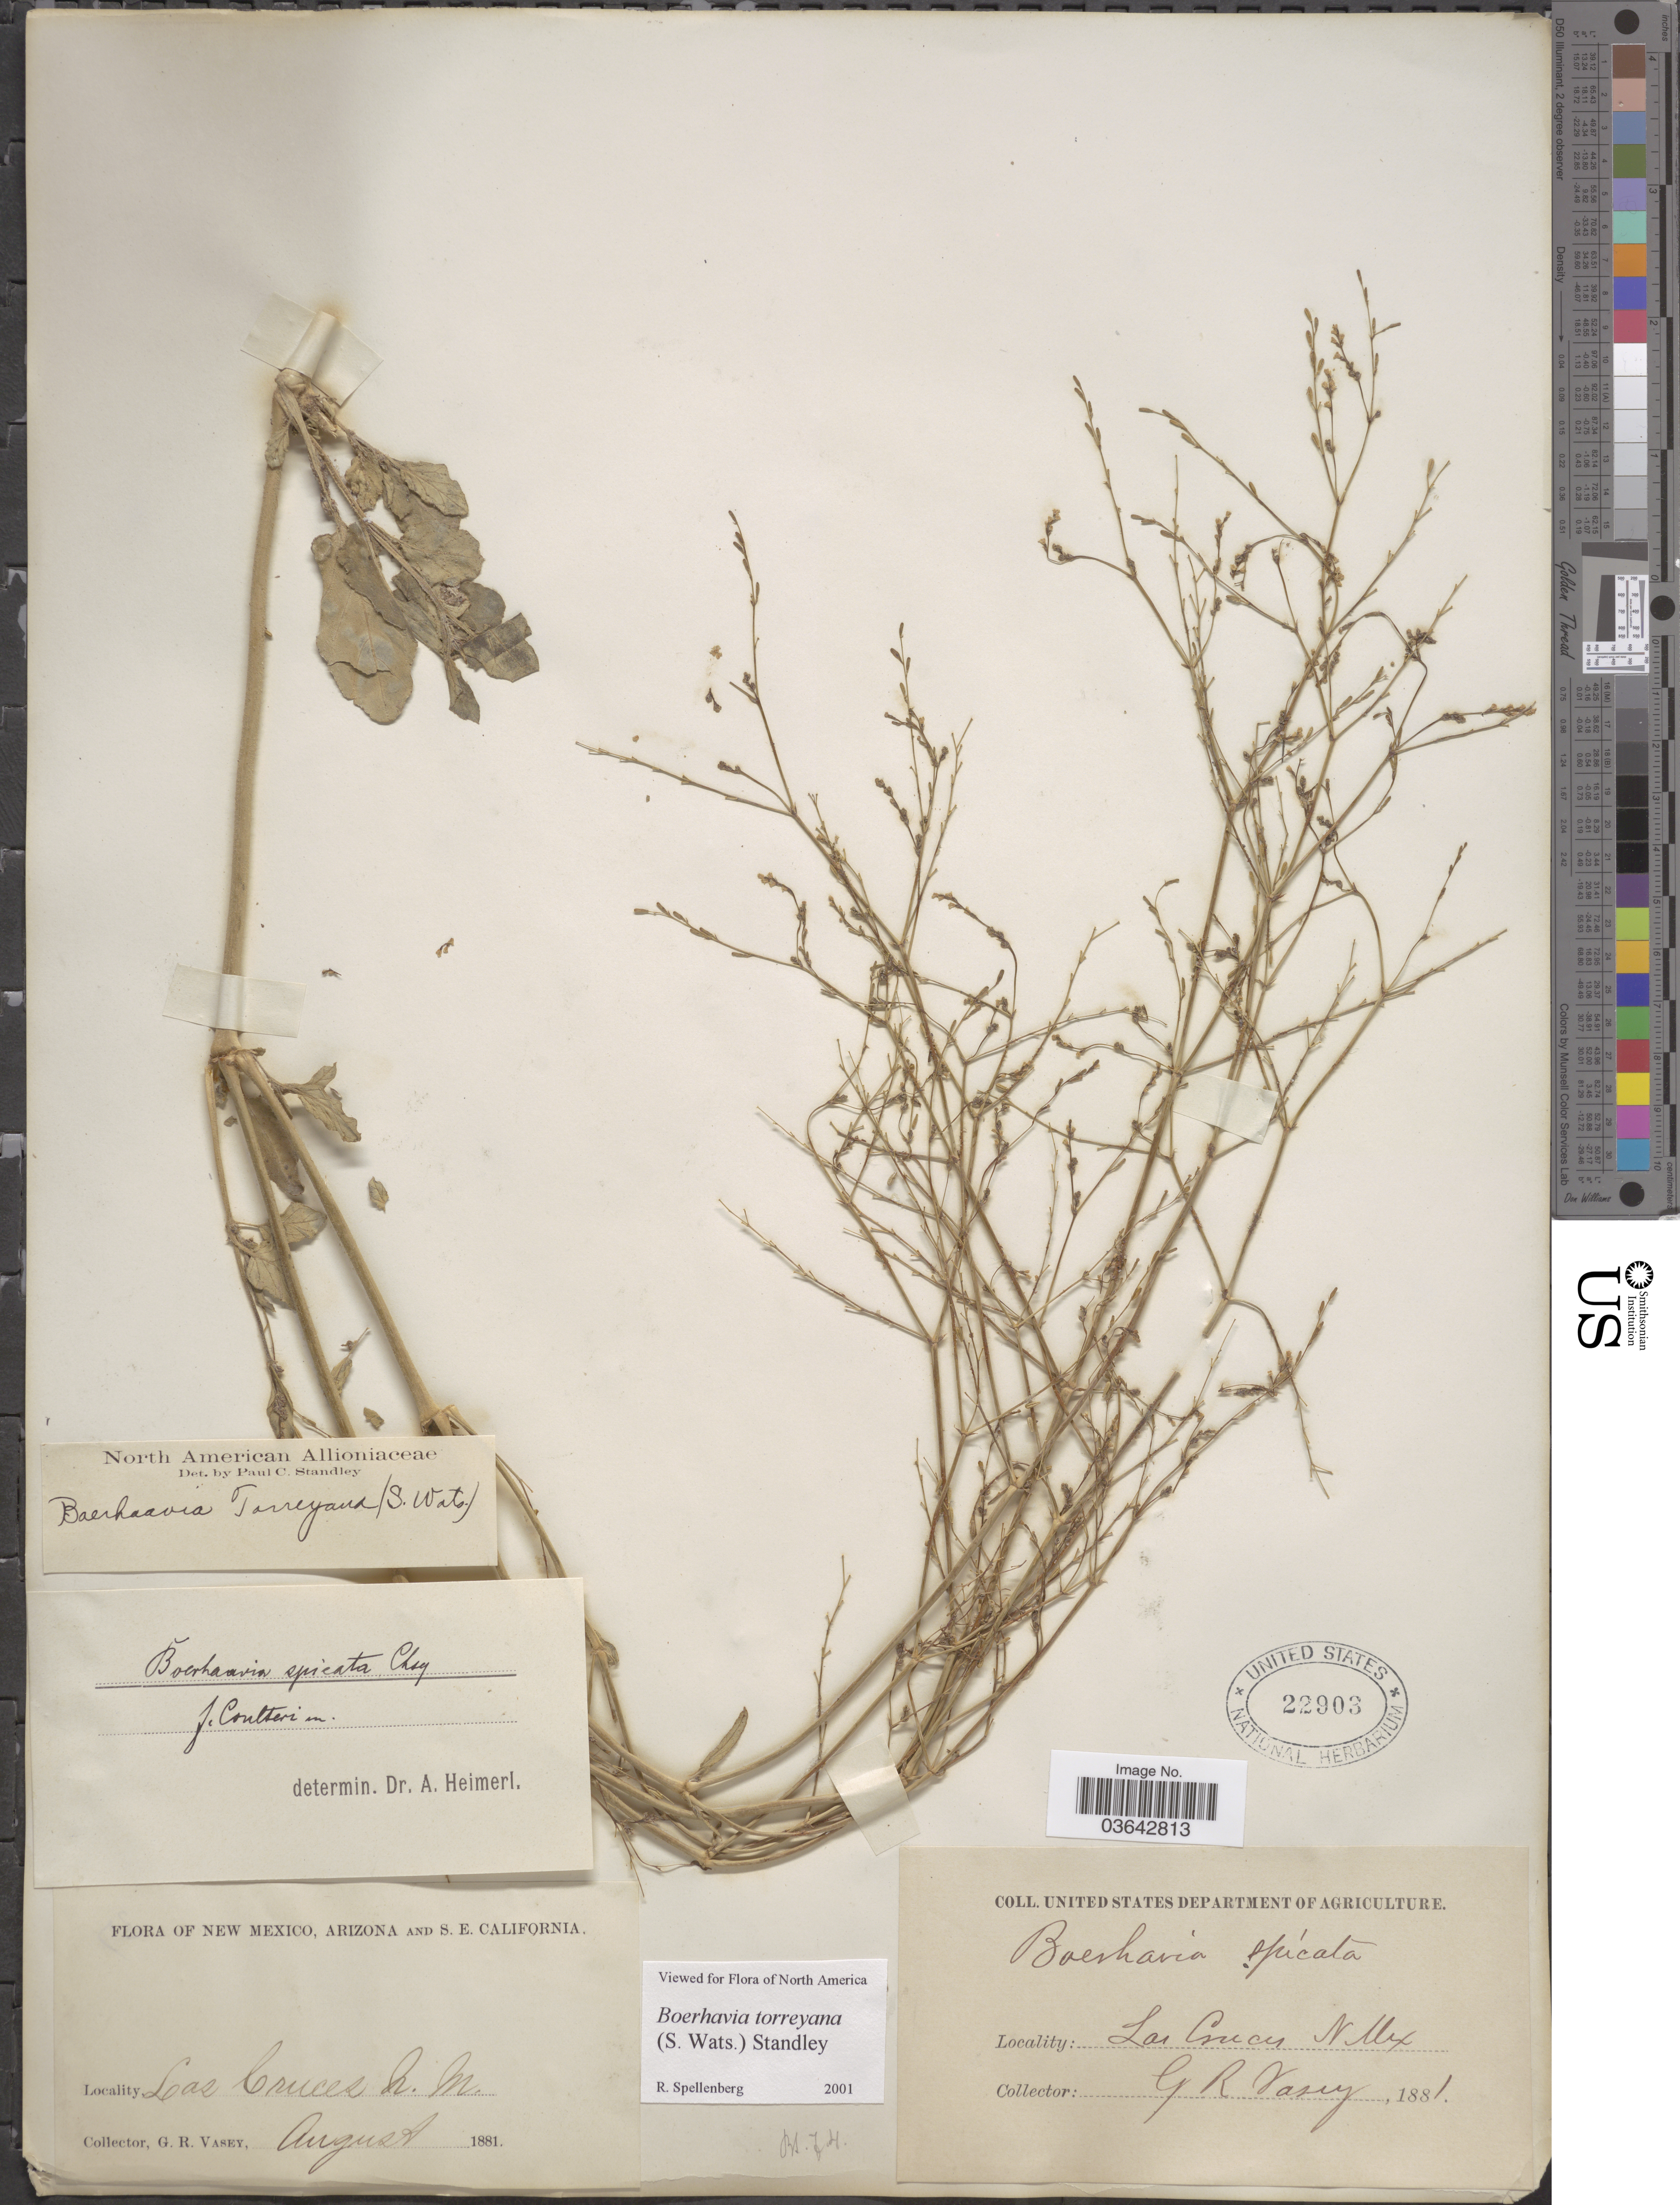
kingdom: Plantae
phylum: Tracheophyta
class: Magnoliopsida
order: Caryophyllales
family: Nyctaginaceae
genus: Boerhavia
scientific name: Boerhavia torreyana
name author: (S. Watson) Standl.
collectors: G. R. Vasey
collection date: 1881-08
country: United States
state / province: New Mexico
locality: Las Cruces.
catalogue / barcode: US 22903